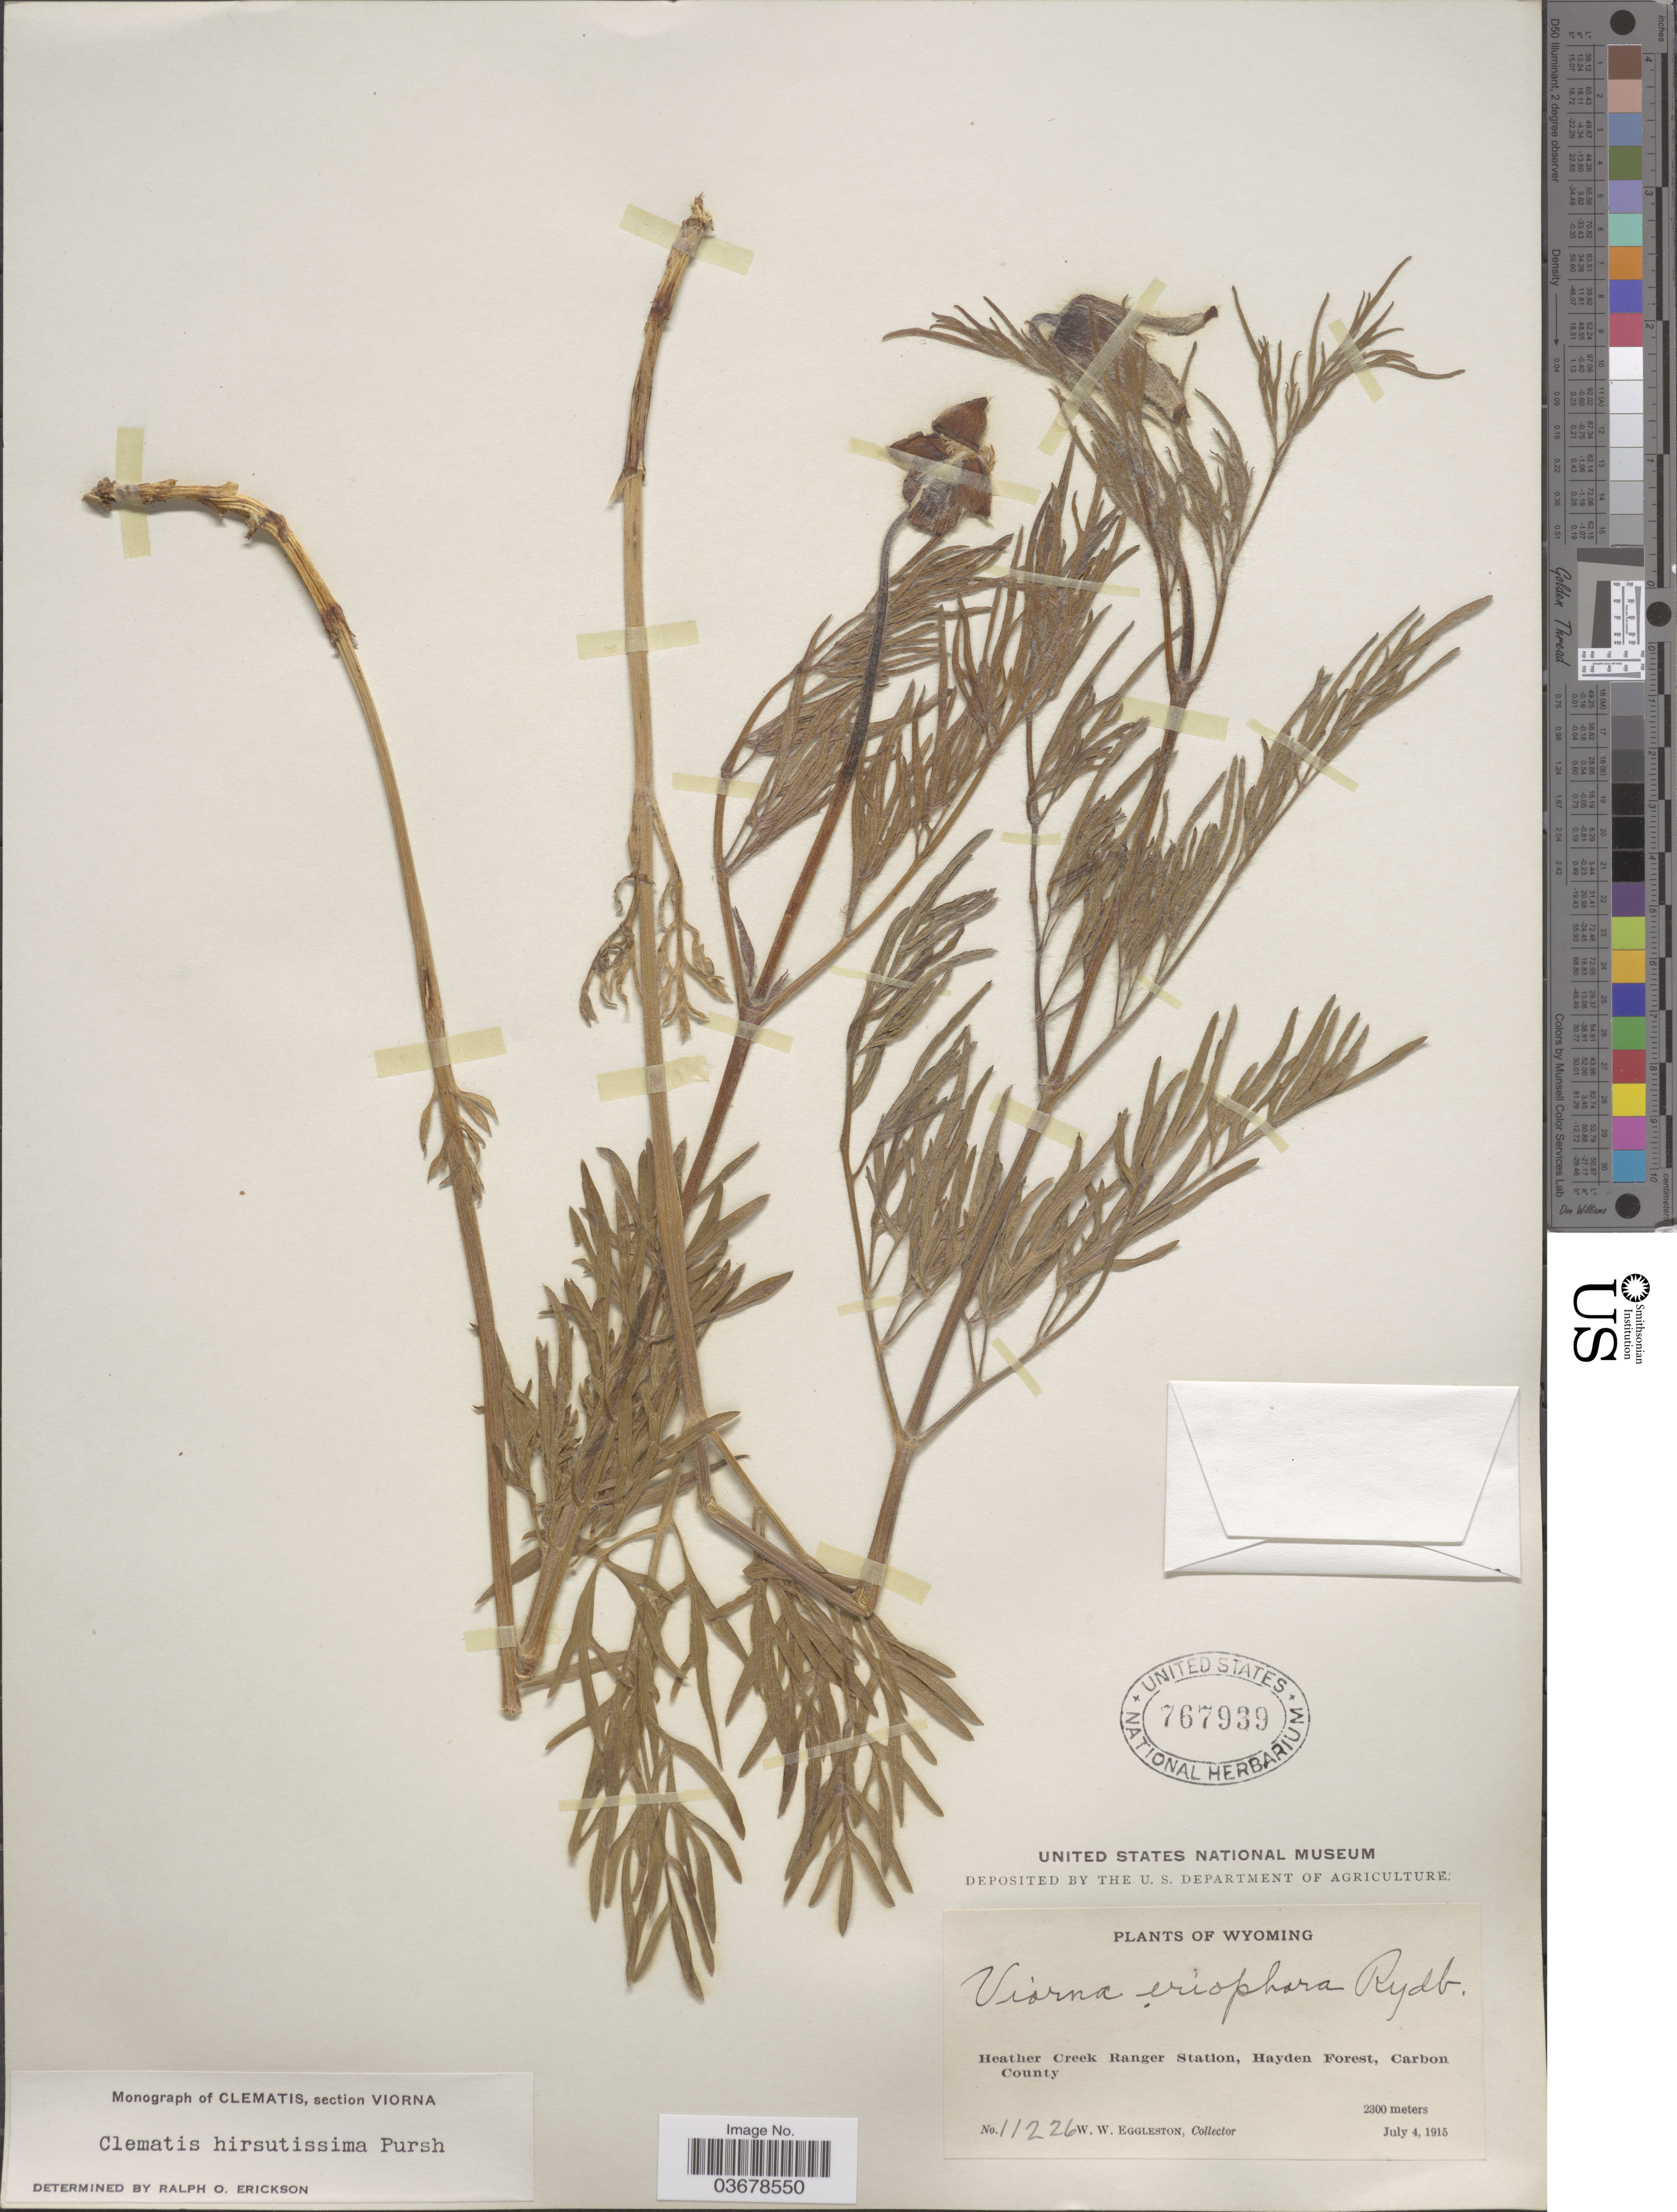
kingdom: Plantae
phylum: Tracheophyta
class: Magnoliopsida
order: Ranunculales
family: Ranunculaceae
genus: Clematis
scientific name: Clematis viorna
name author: L.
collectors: W. W. Eggleston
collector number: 11226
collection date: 1915-07-04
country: United States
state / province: Wyoming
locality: Heather Creek Ranger Station, Hayden Forest, Carbon County.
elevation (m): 2300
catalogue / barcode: US 767939